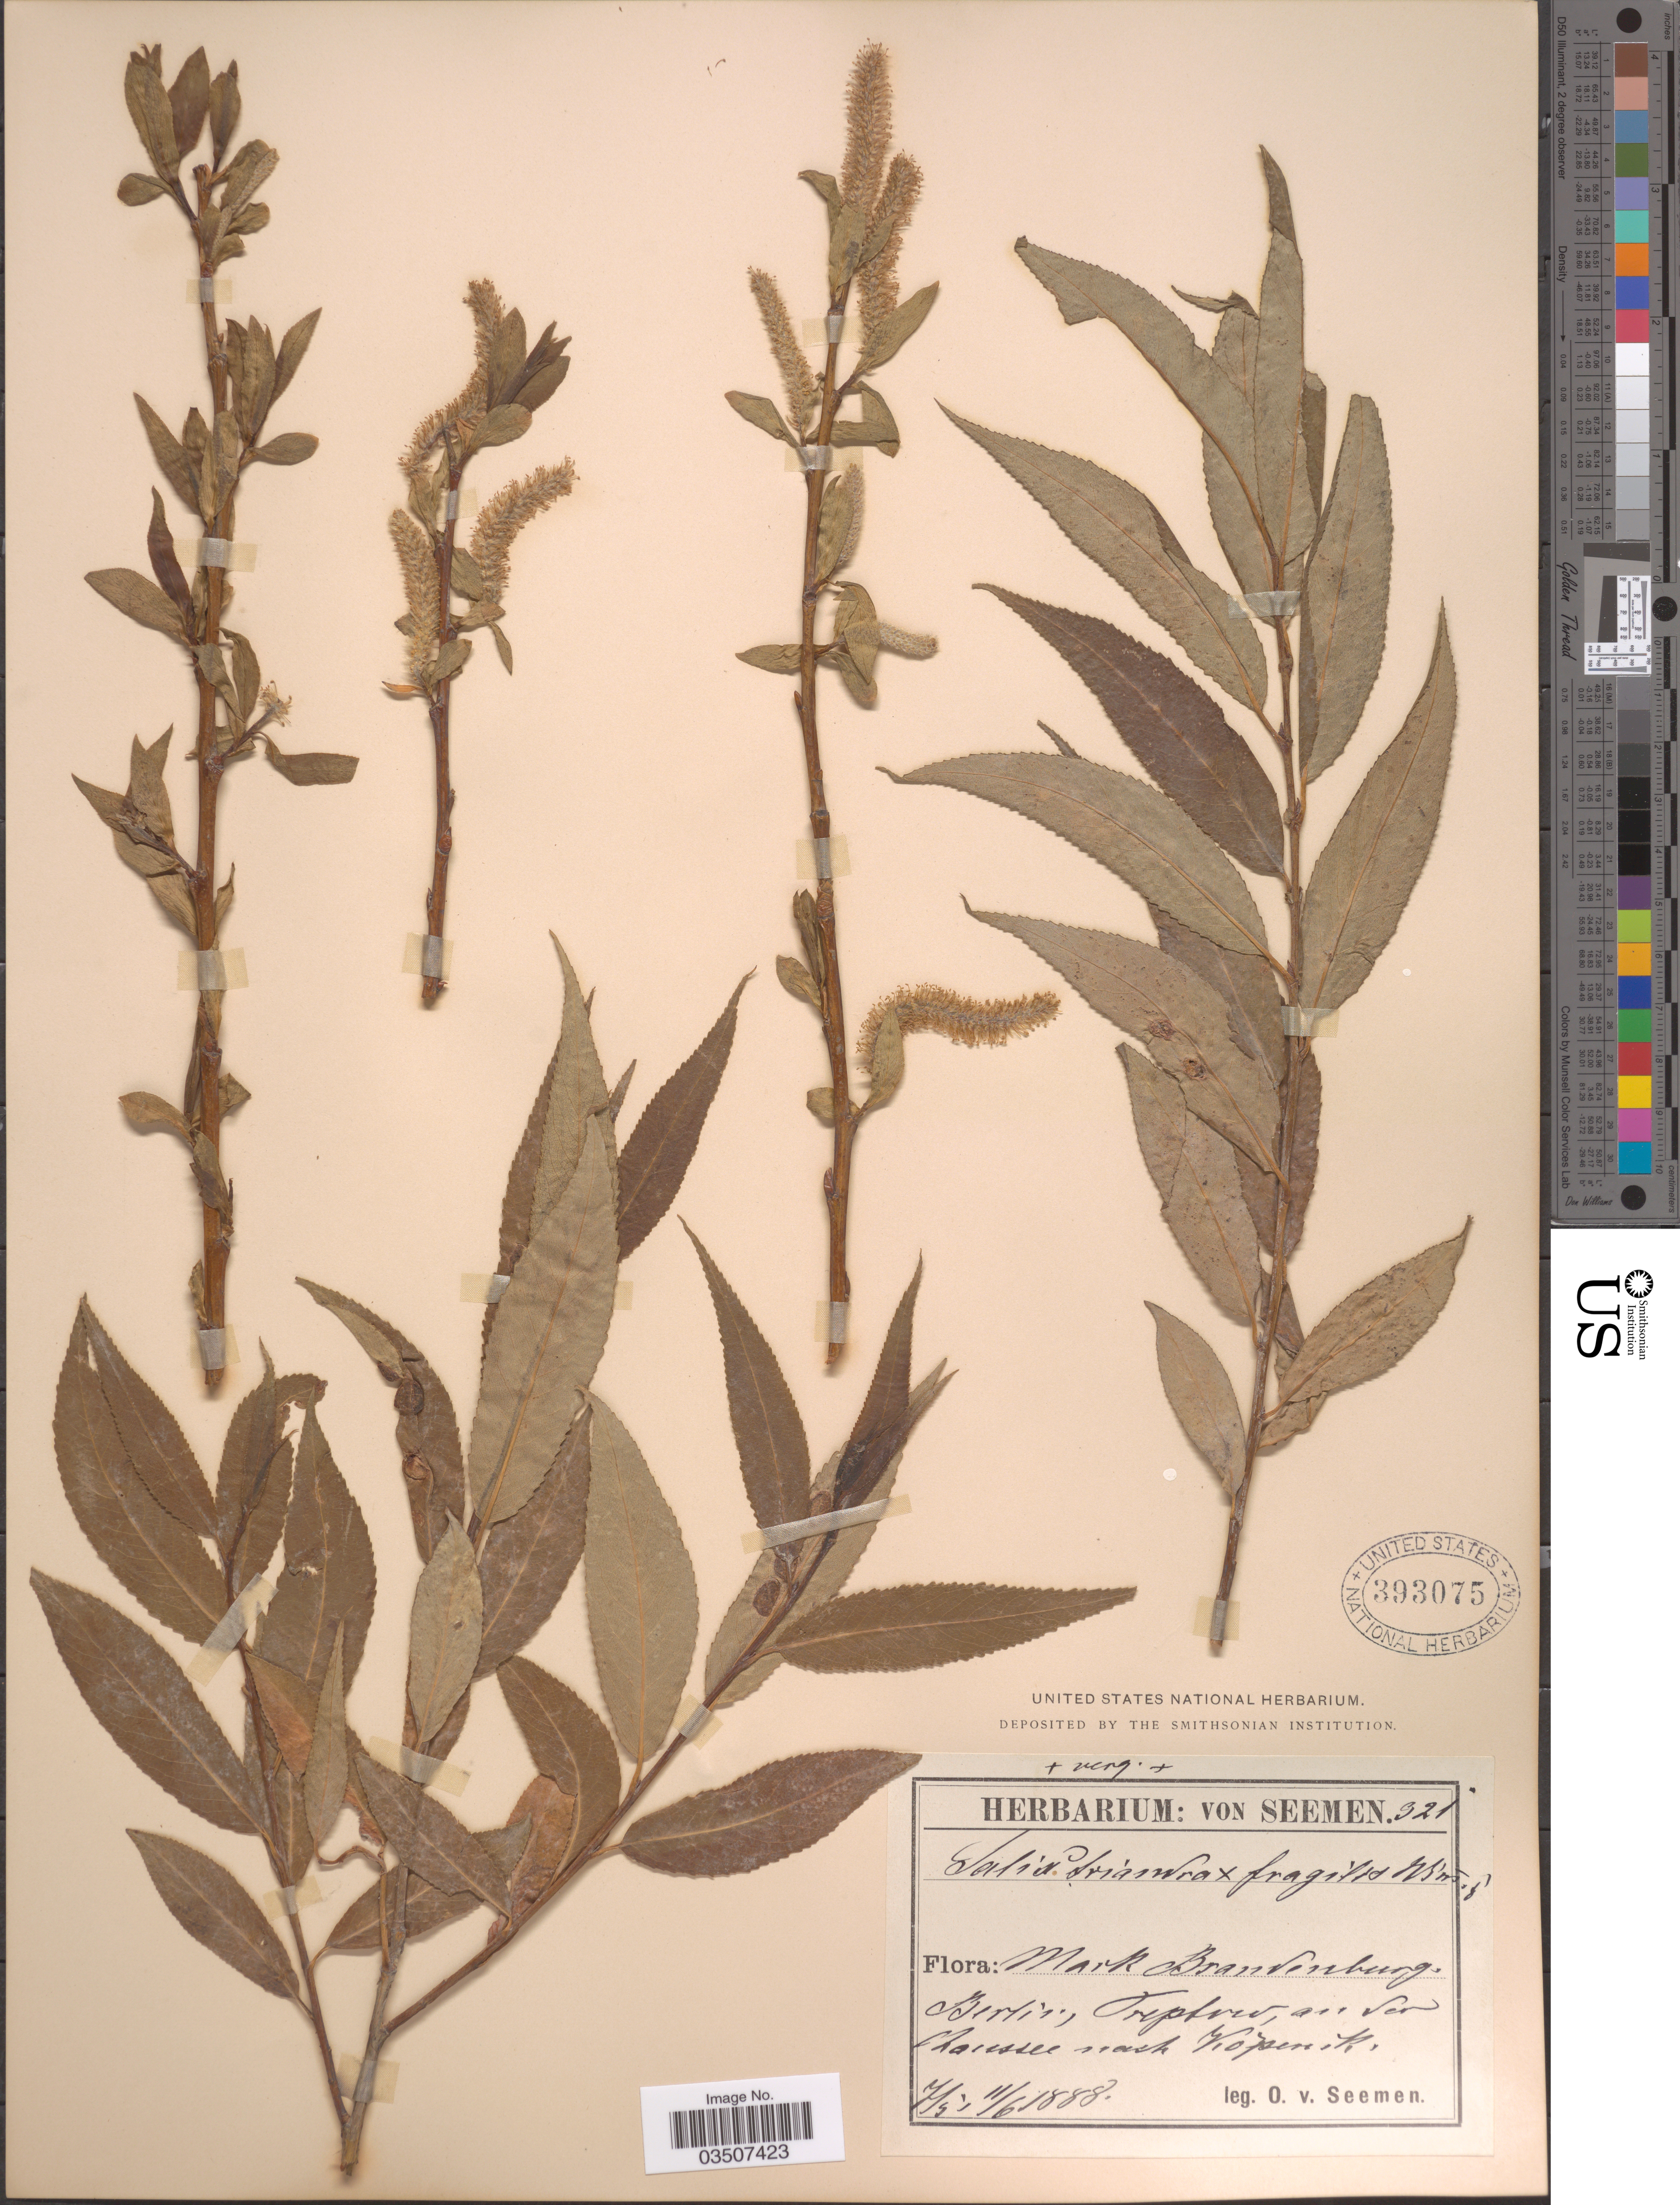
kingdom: Plantae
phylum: Tracheophyta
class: Magnoliopsida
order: Malpighiales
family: Salicaceae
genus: Salix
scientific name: Salix triandra x S. fragilis L.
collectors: K. O. von Seemen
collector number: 321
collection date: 1888-05-07/1888-06-11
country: Germany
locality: Mark Brandenburg. Berlin, Treptow, am der Chaussee nach Kopenik.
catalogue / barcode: US 393075